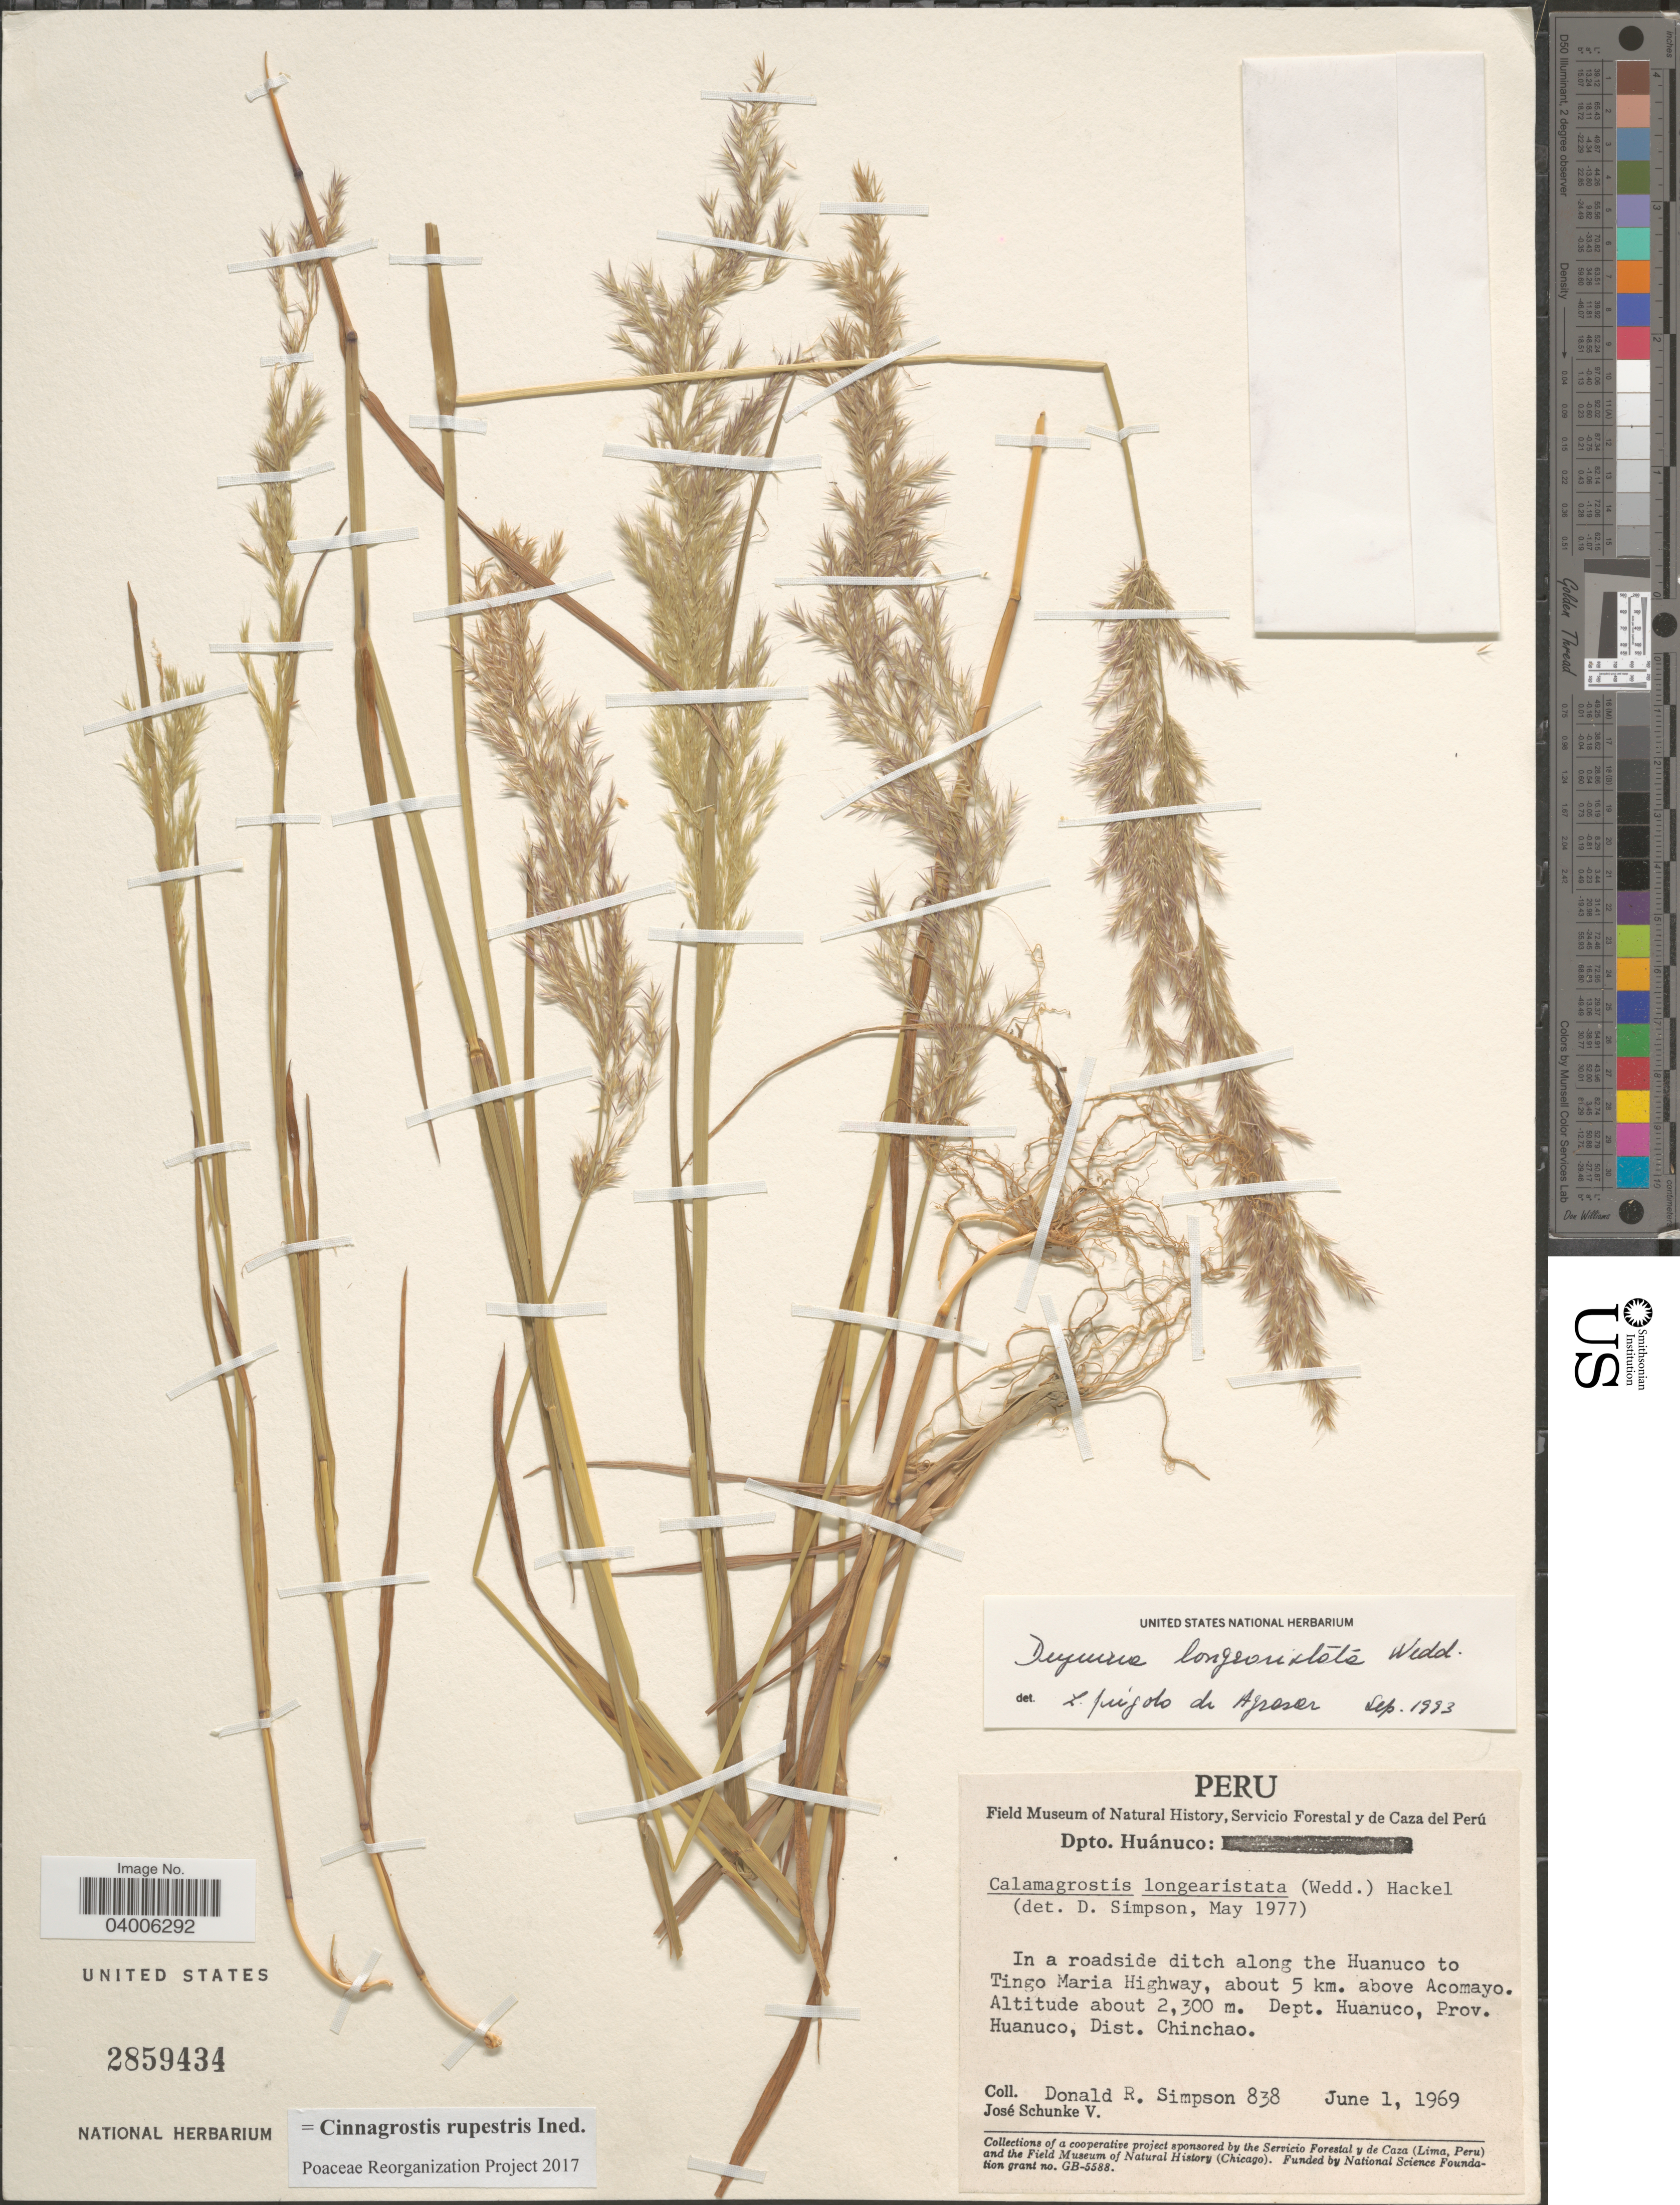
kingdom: Plantae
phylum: Tracheophyta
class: Liliopsida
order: Poales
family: Poaceae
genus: Cinnagrostis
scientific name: Cinnagrostis rupestris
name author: (Trin.) P.M. Peterson et al.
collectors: D. R. Simpson & J. Schunke Vigo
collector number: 838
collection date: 1969-06-01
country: Peru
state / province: Huánuco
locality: Dpto. Huánuco: In a roadside ditch along the Huanuco to Tingo Maria Highway, about 5 km. above Acomayo. Dept. Huanuco, Prov. Huanuco, Dist. Chinchao.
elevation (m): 2300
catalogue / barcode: US 2859434